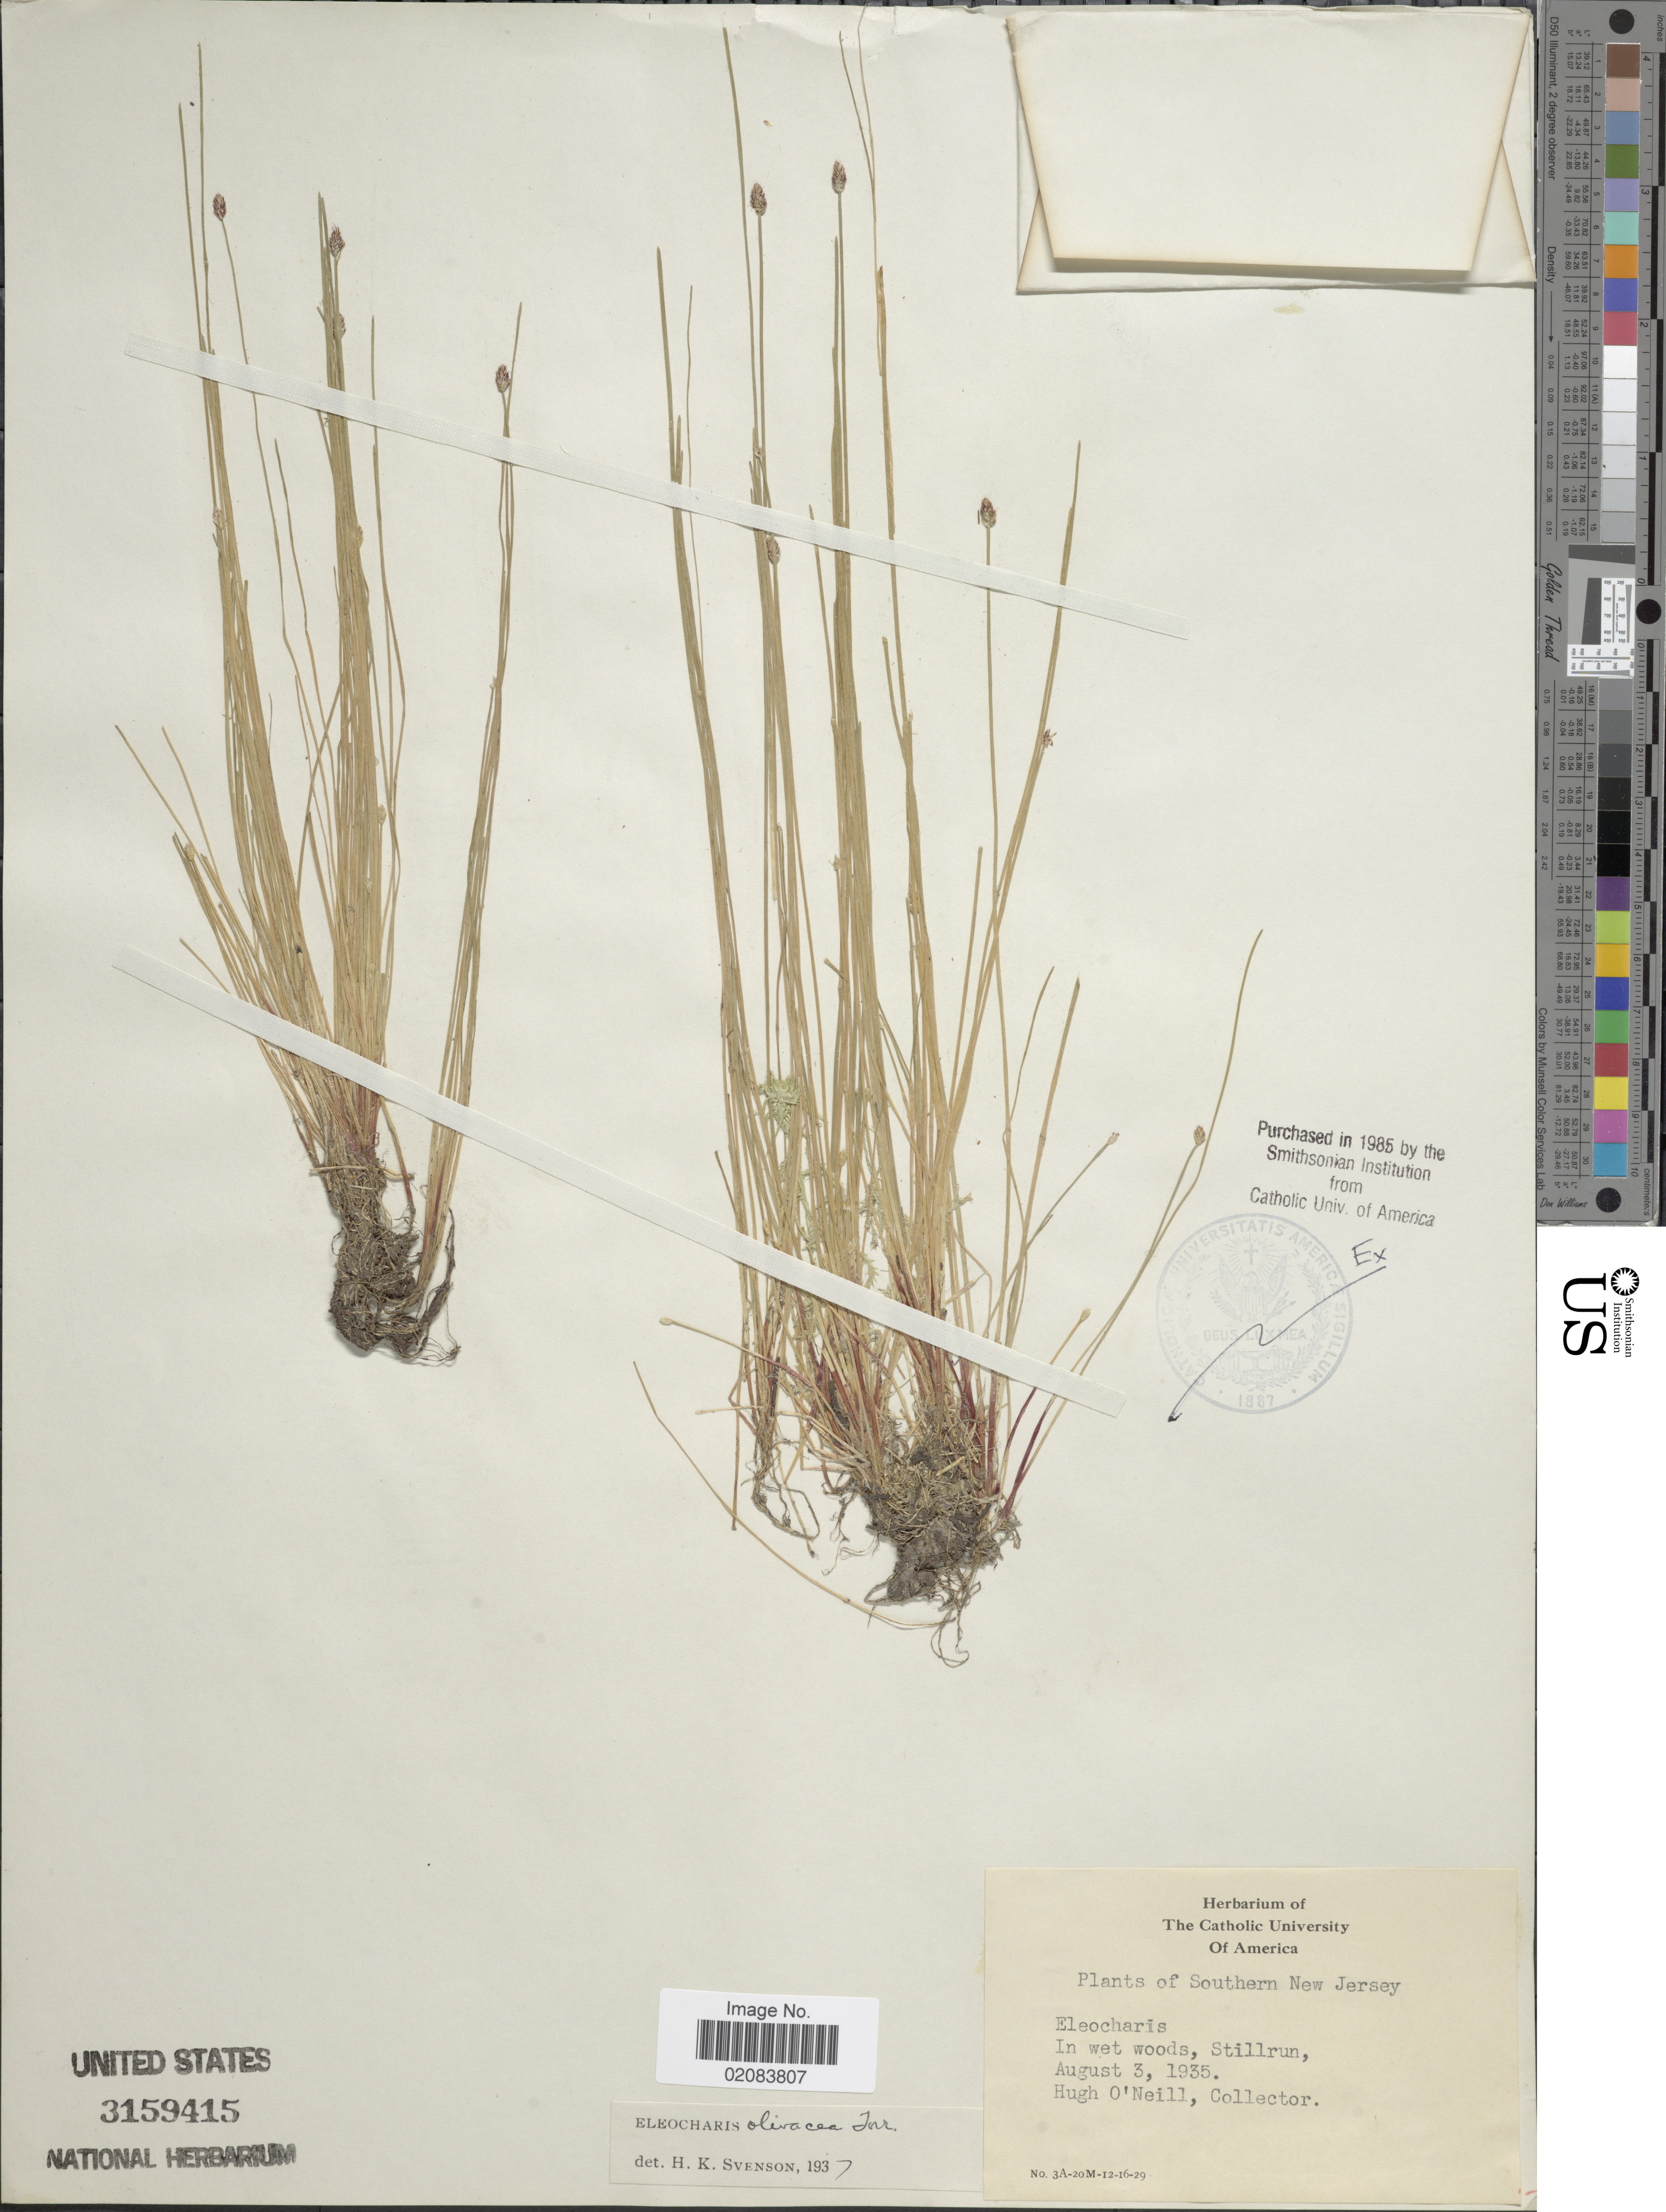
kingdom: Plantae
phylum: Tracheophyta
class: Liliopsida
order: Poales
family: Cyperaceae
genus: Eleocharis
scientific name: Eleocharis olivacea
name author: Torr.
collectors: H. O'Neill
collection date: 1935-08-03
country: United States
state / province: New Jersey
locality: Southern New Jersey. Stillrun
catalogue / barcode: US 3159415